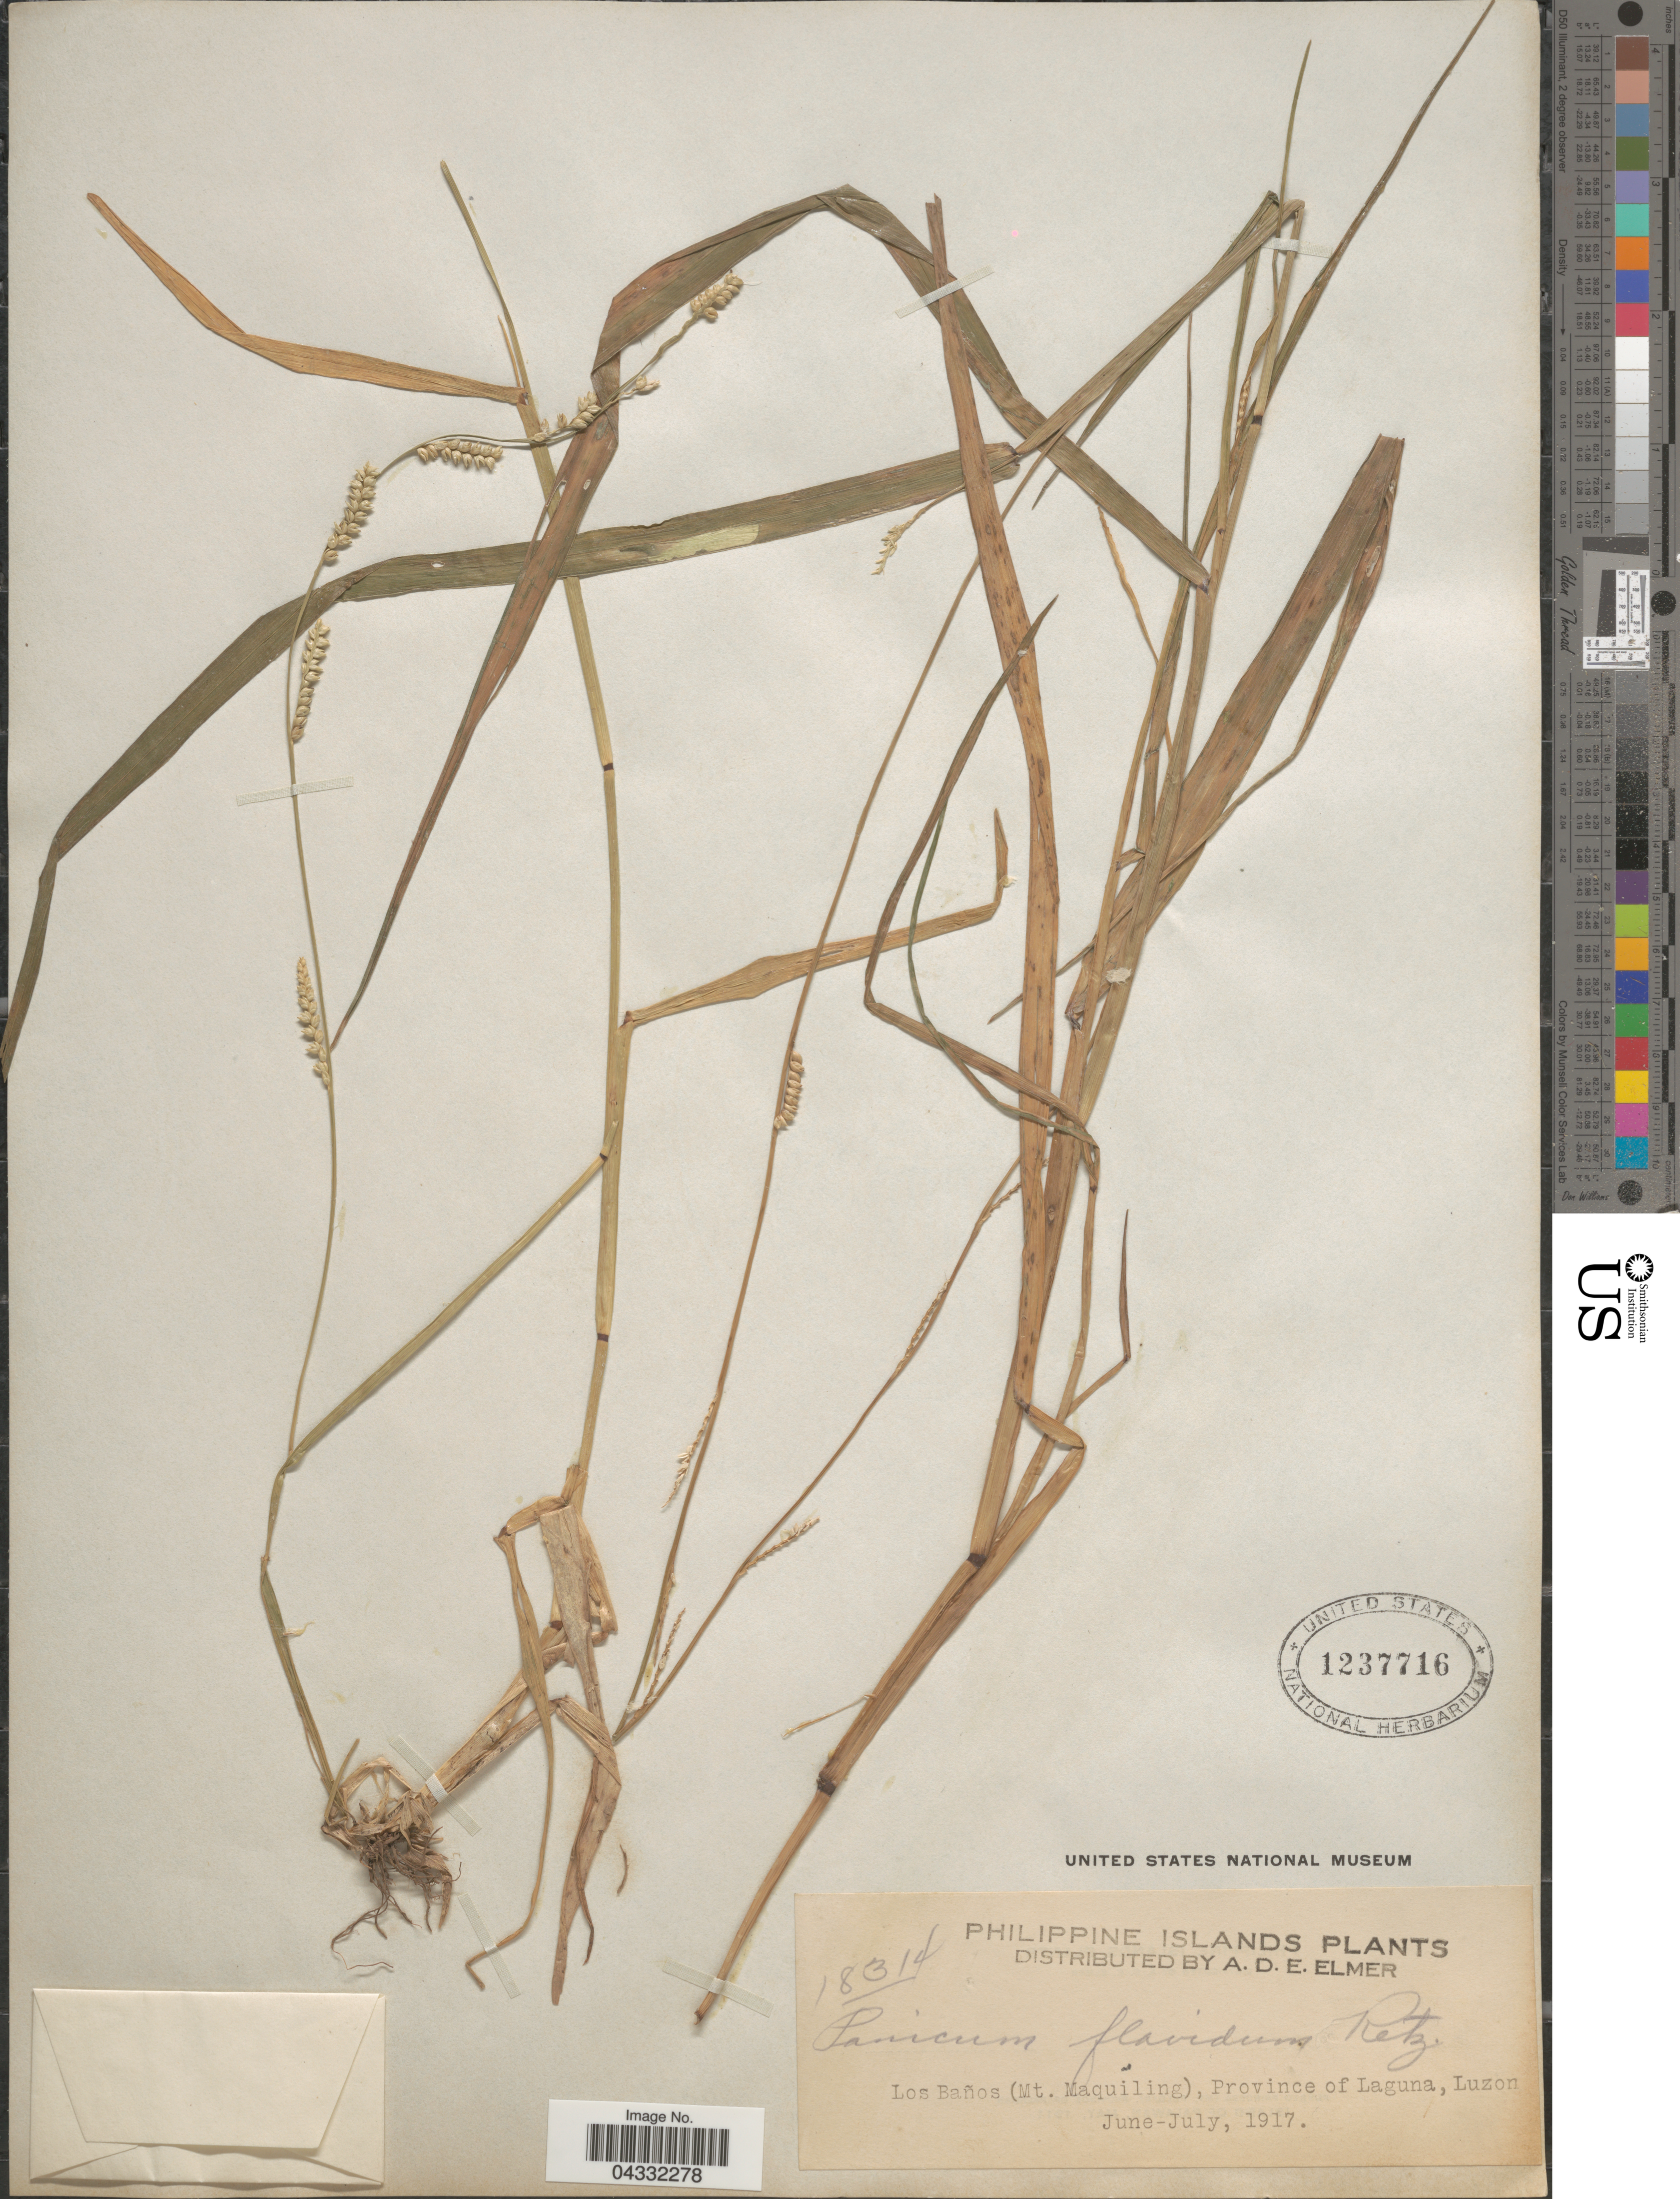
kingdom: Plantae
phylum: Tracheophyta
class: Liliopsida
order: Poales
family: Poaceae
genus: Setaria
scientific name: Setaria flavida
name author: (Retz.) Veldkamp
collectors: A. D. E. Elmer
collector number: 18314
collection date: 1917-06/1917-07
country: Philippines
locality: Philippine Islands. Los Baños (Mt. Maquiling), Province of Laguna, Luzon.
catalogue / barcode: US 1237716